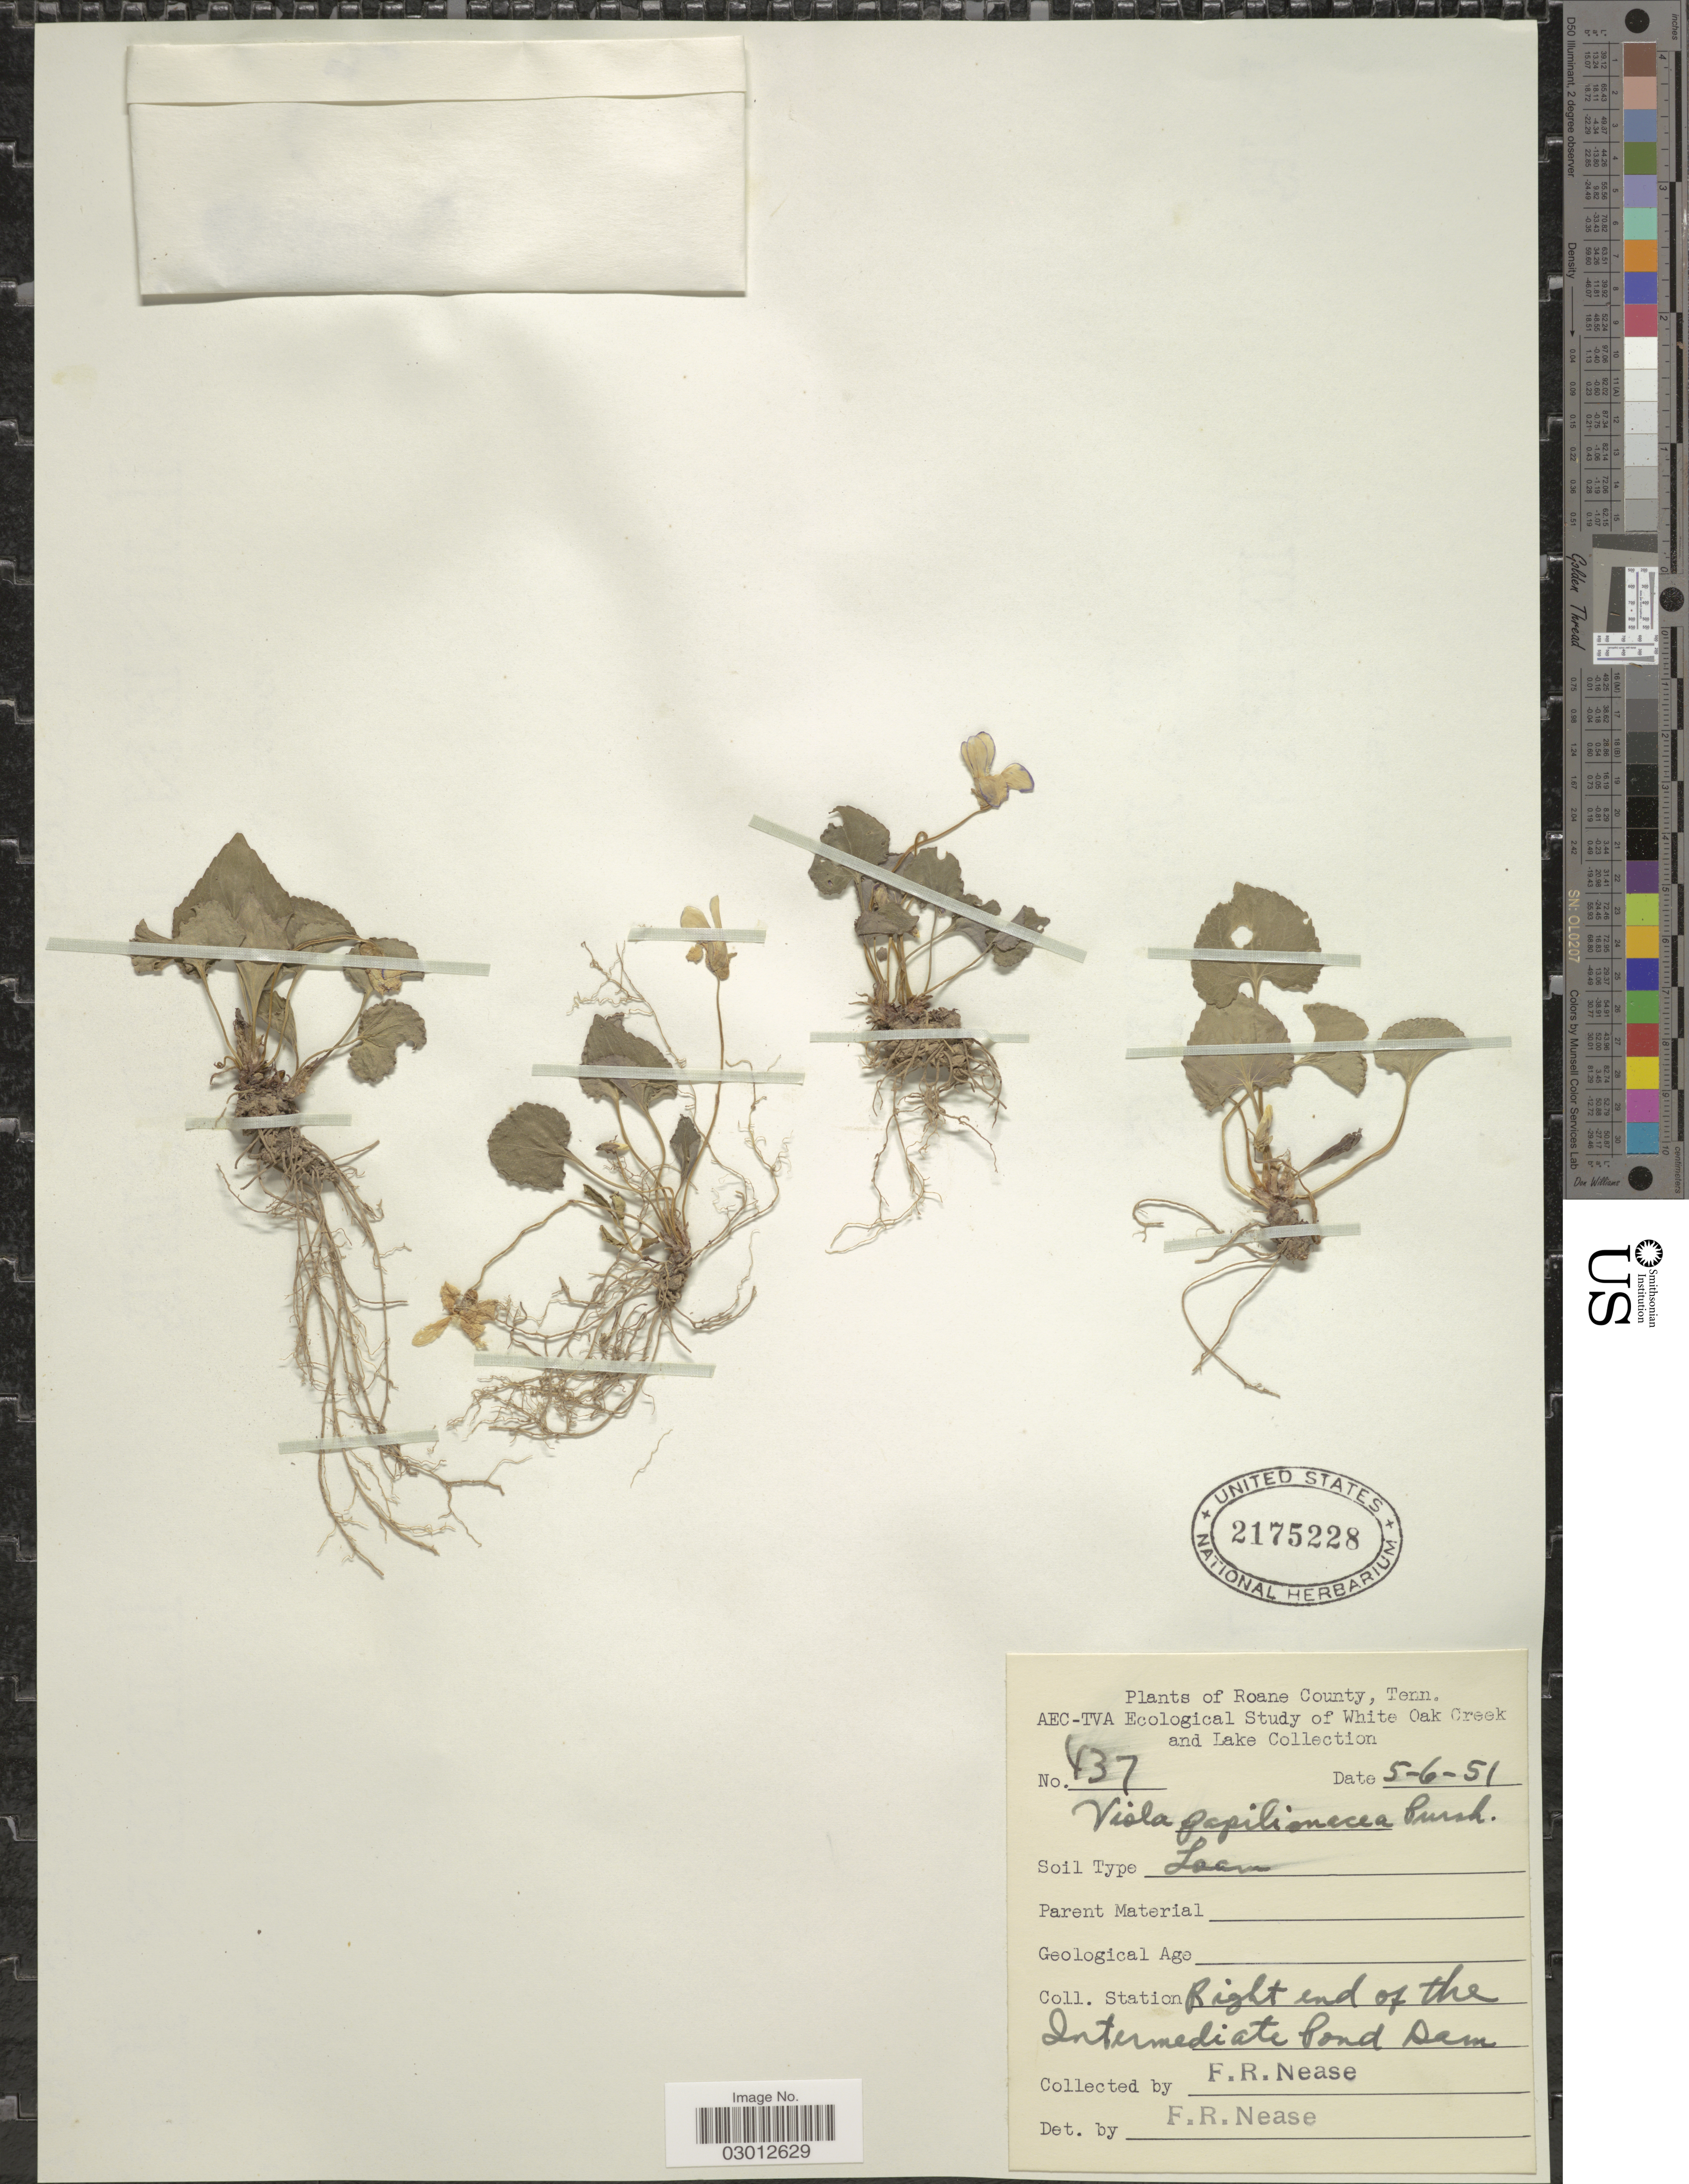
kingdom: Plantae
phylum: Tracheophyta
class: Magnoliopsida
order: Malpighiales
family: Violaceae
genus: Viola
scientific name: Viola papilionacea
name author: Pursh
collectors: F. Nease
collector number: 437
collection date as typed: Transcribed d/m/y: 6/5/51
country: United States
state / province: Tennessee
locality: Roane County, Station Right end of the Intermediate Pond Dam.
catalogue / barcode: US 2175228